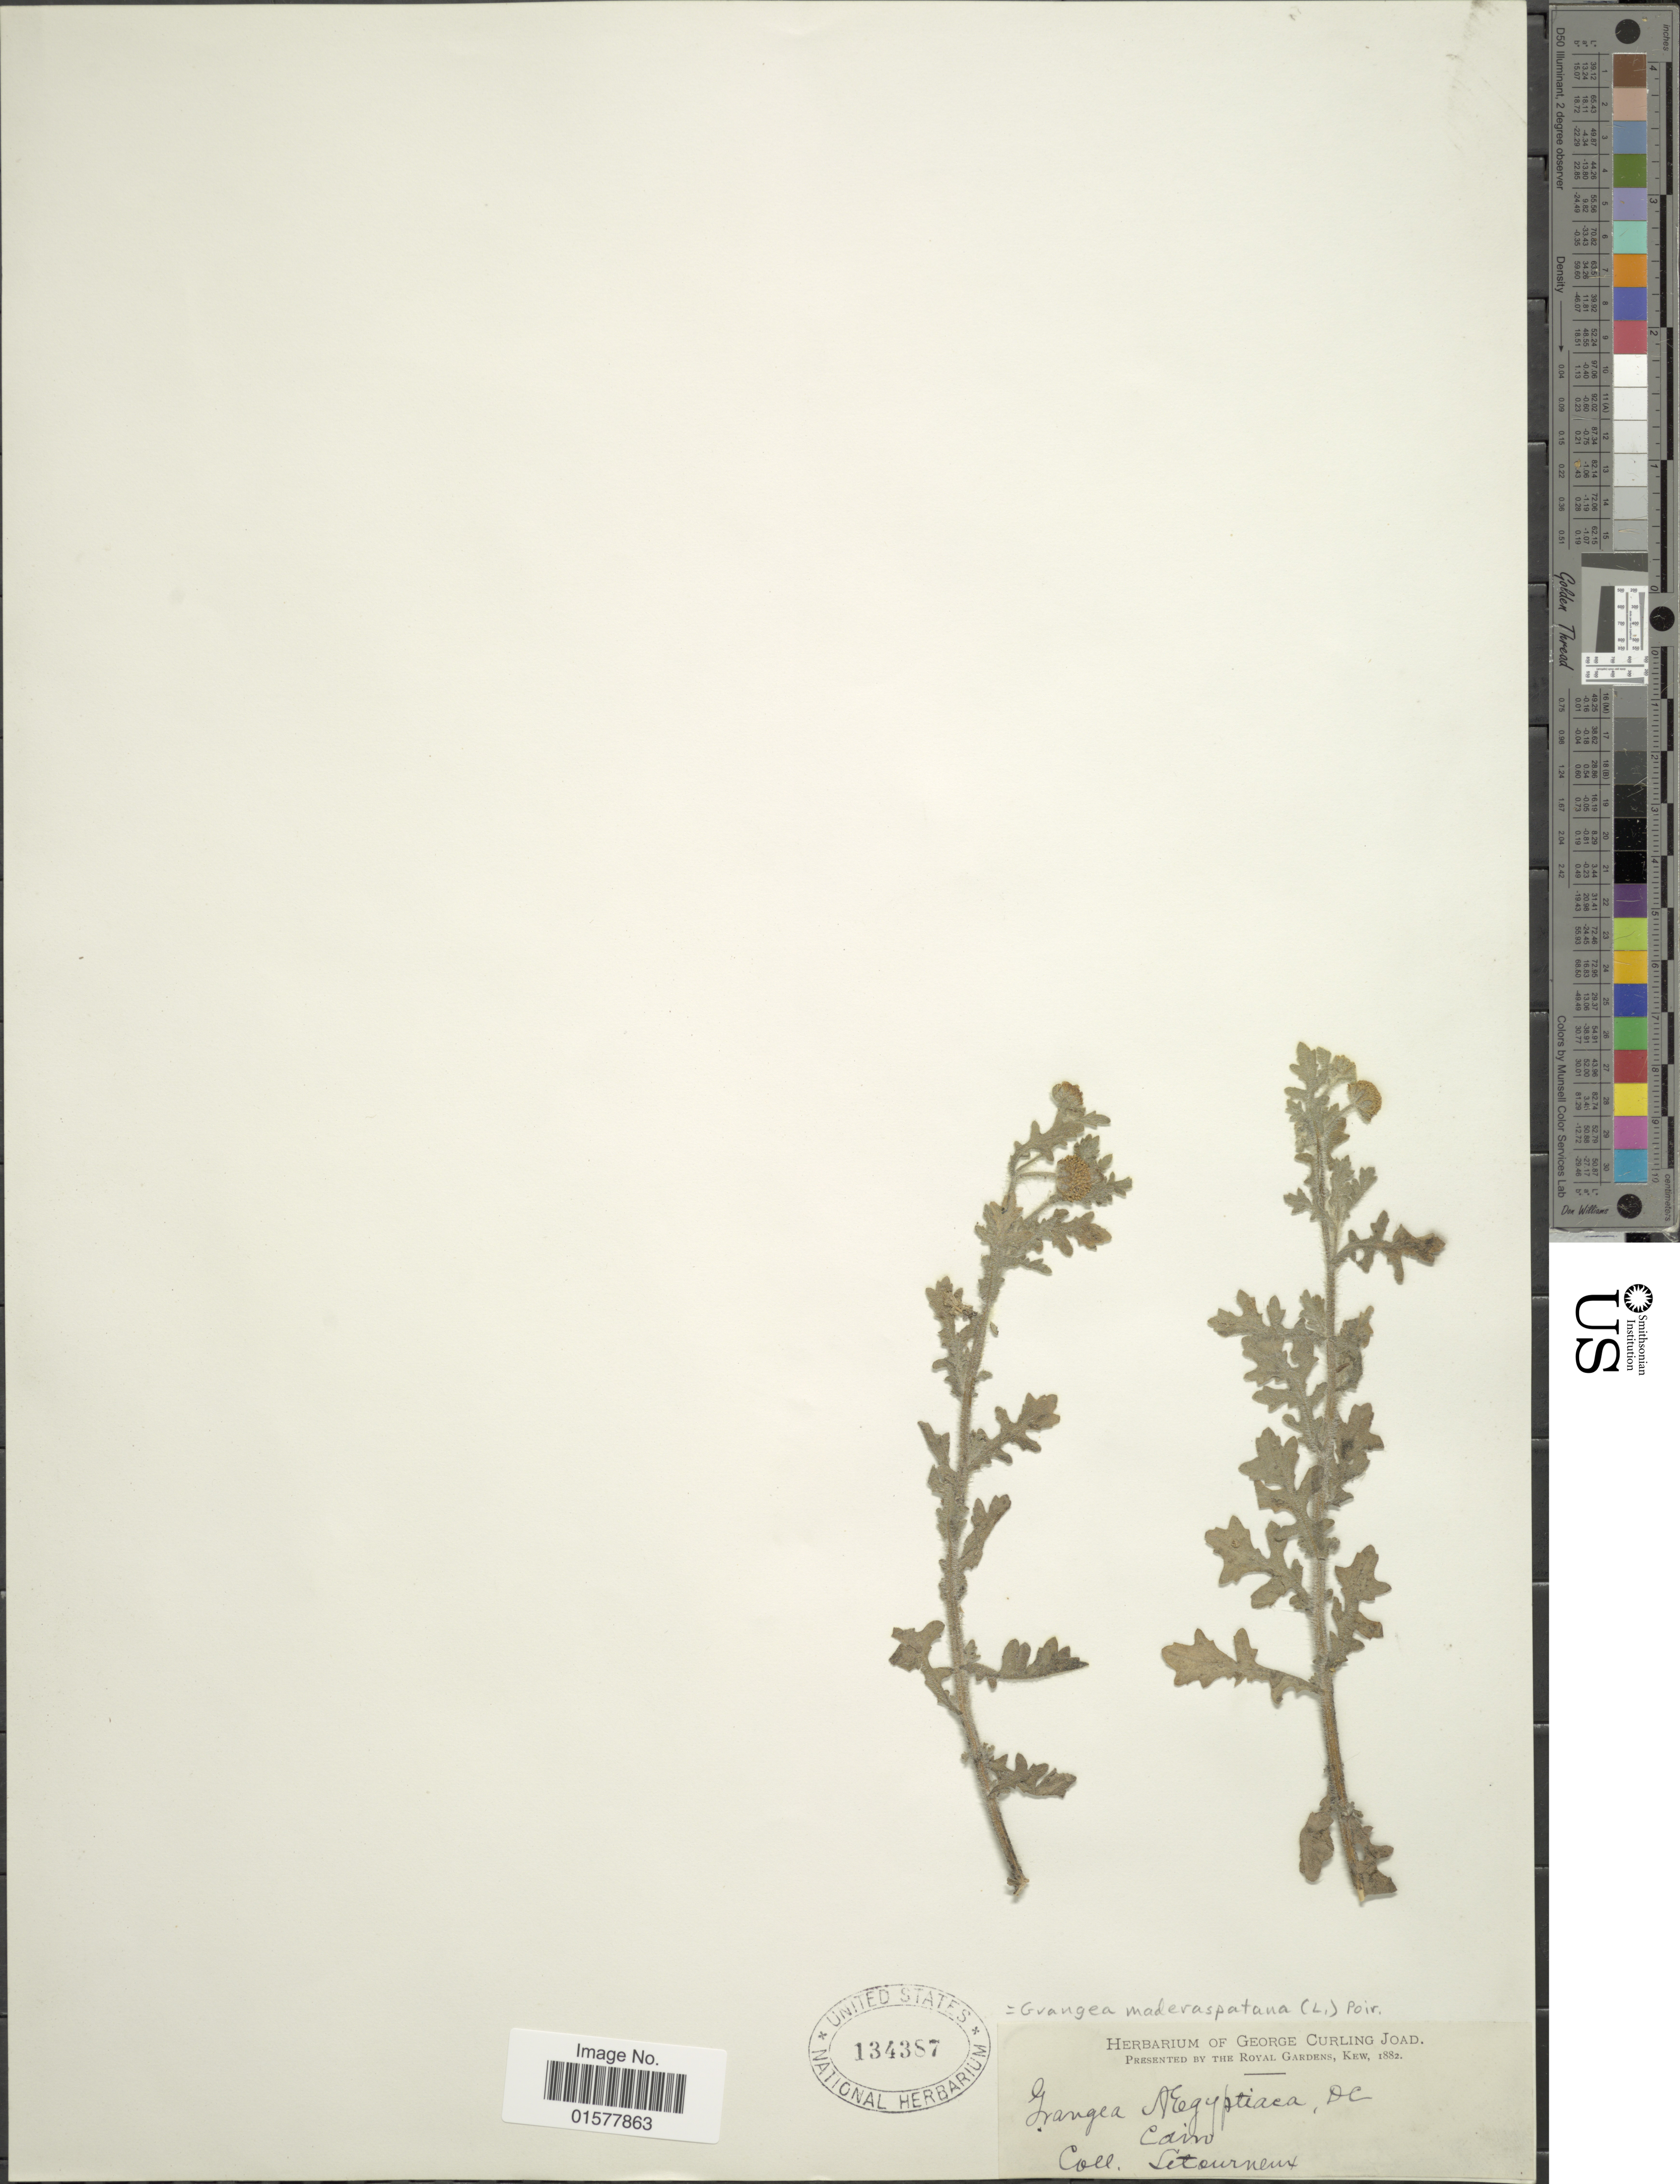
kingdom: Plantae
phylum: Tracheophyta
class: Magnoliopsida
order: Asterales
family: Asteraceae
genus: Grangea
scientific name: Grangea maderaspatana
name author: (L.) Poir.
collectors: Letourneux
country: Egypt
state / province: Al Qahirah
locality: Cairo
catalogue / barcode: US 134387